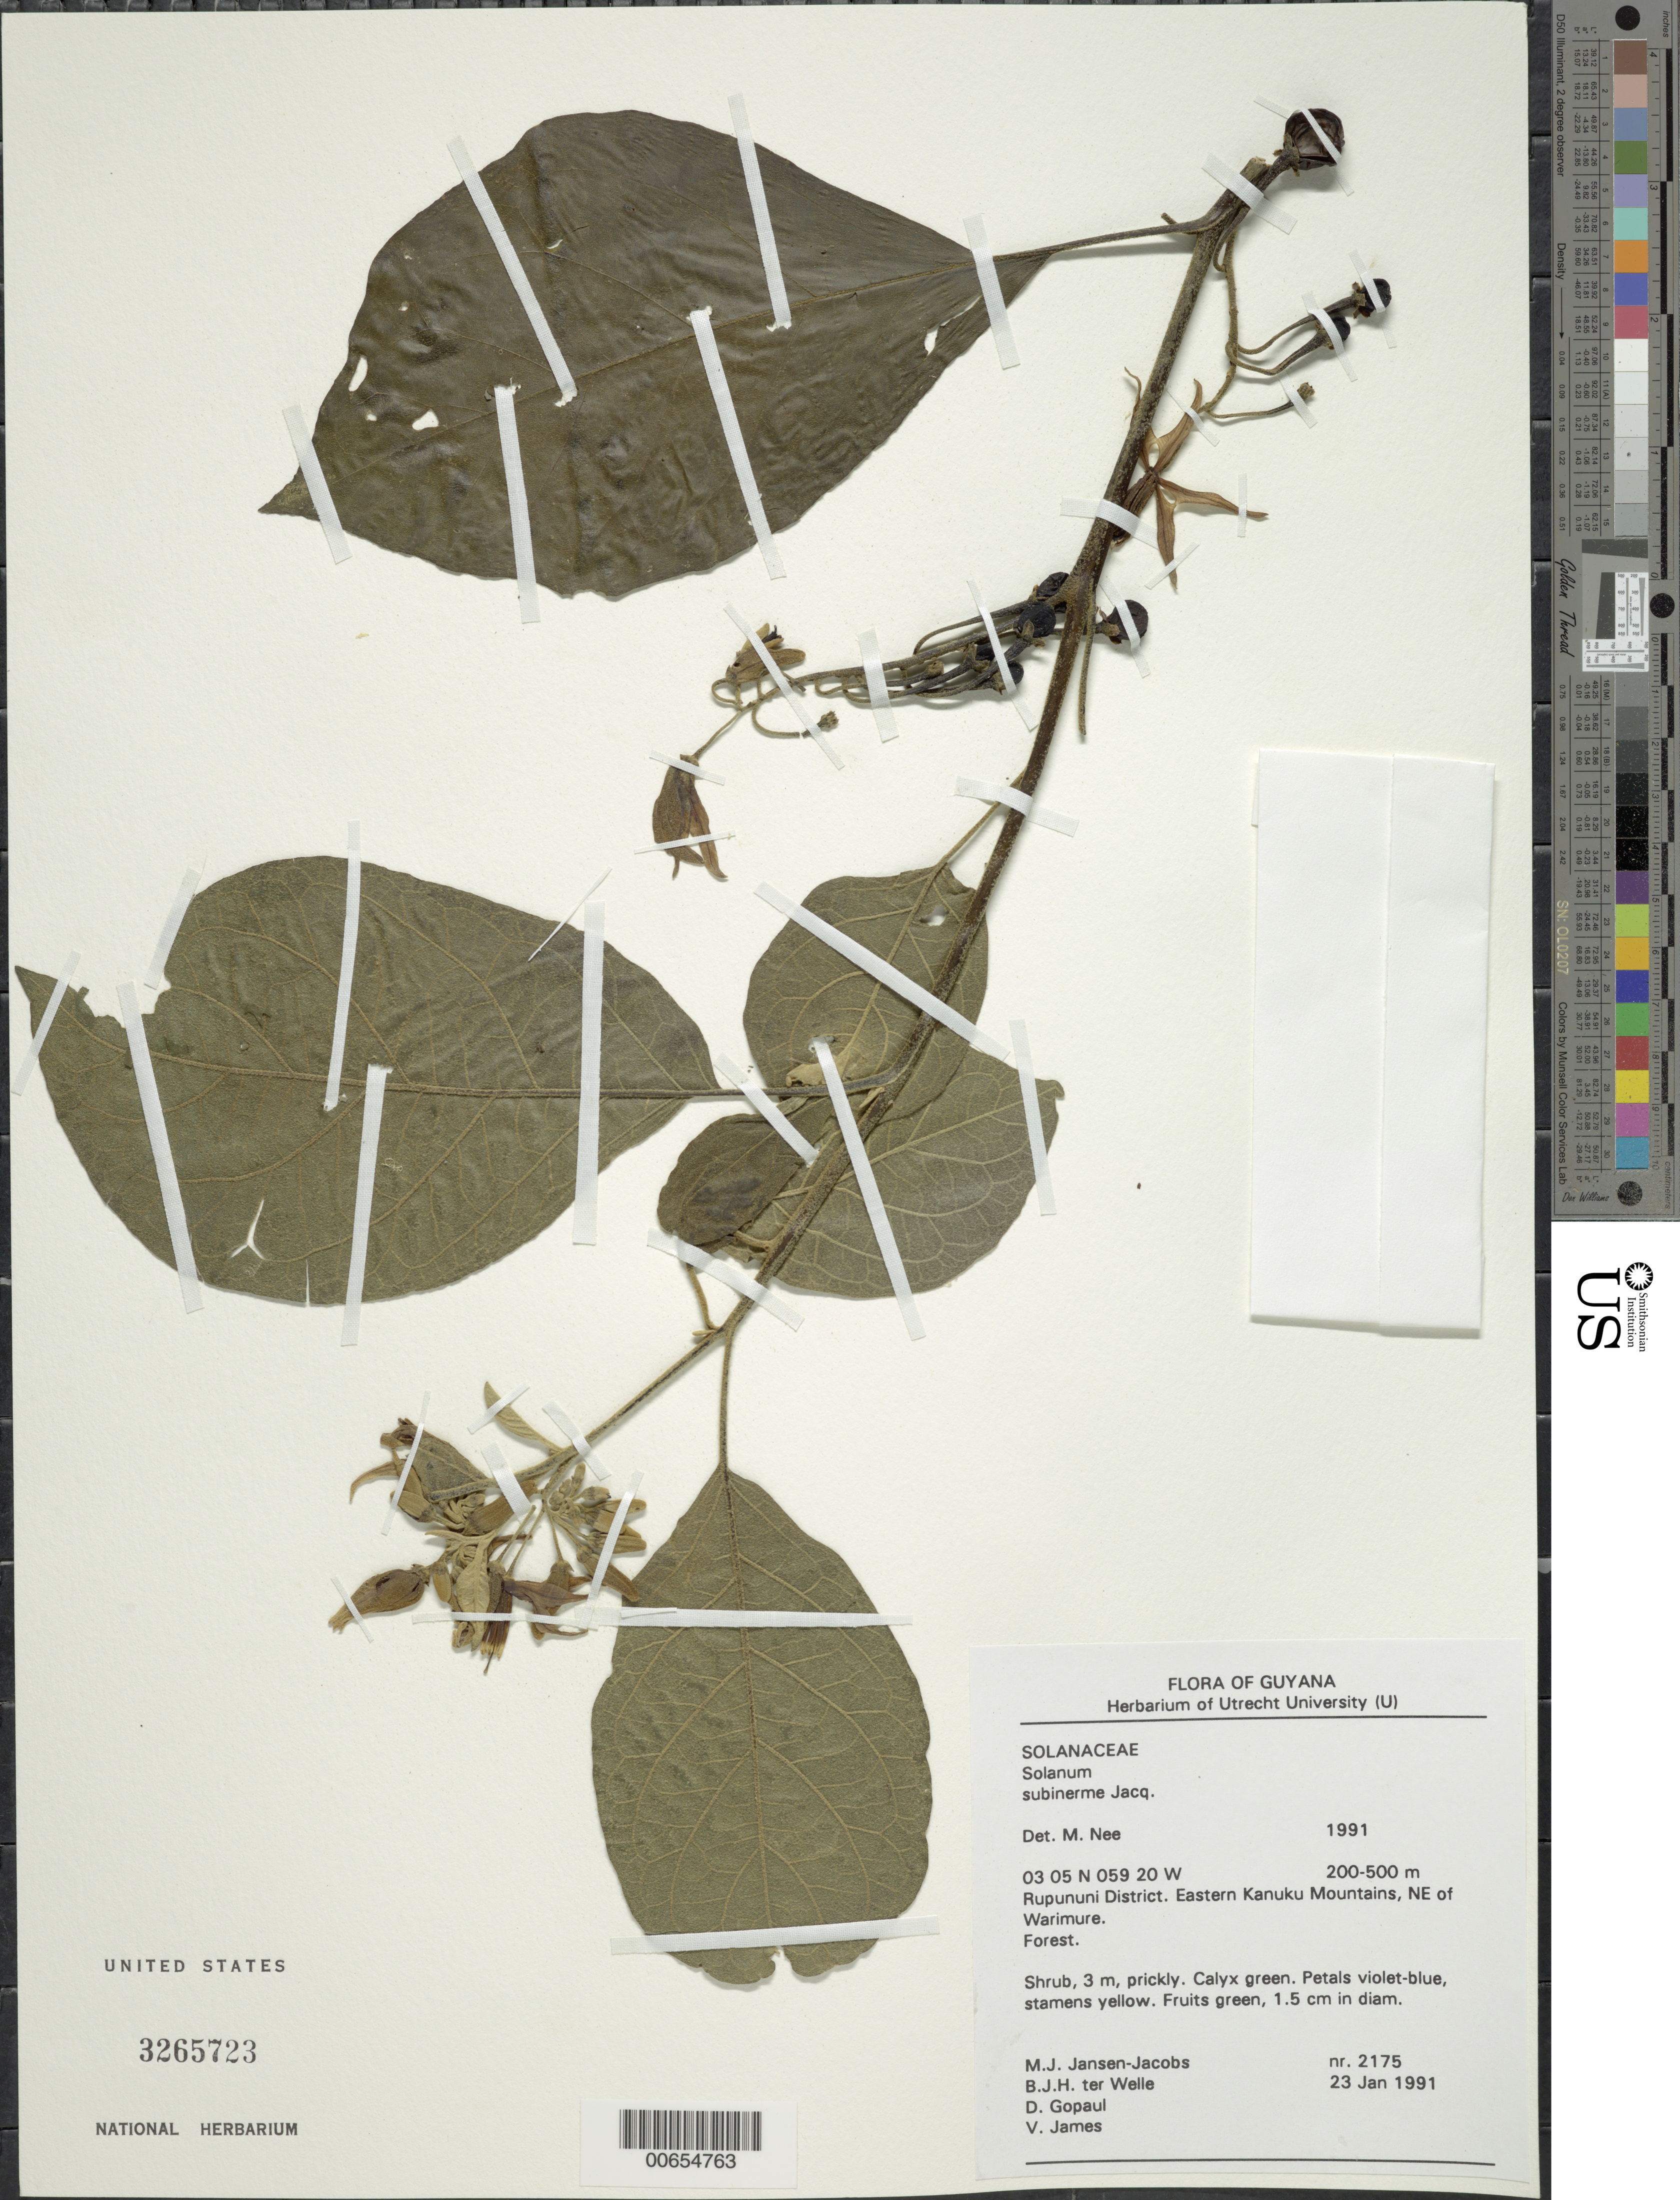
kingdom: Plantae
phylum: Tracheophyta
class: Magnoliopsida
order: Solanales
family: Solanaceae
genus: Solanum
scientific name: Solanum subinerme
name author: Jacq.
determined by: Nee, Michael H.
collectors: M. J. Jansen-Jacobs, B. Welle, D. Gopaul & V. James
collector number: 2175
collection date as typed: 1 Jan 1991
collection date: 1991-01-01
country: Guyana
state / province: U. Takutu-U. Essequibo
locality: Kanuku Mts., eastern, NE of Warimure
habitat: Forest.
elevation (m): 200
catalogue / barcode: US 3265723